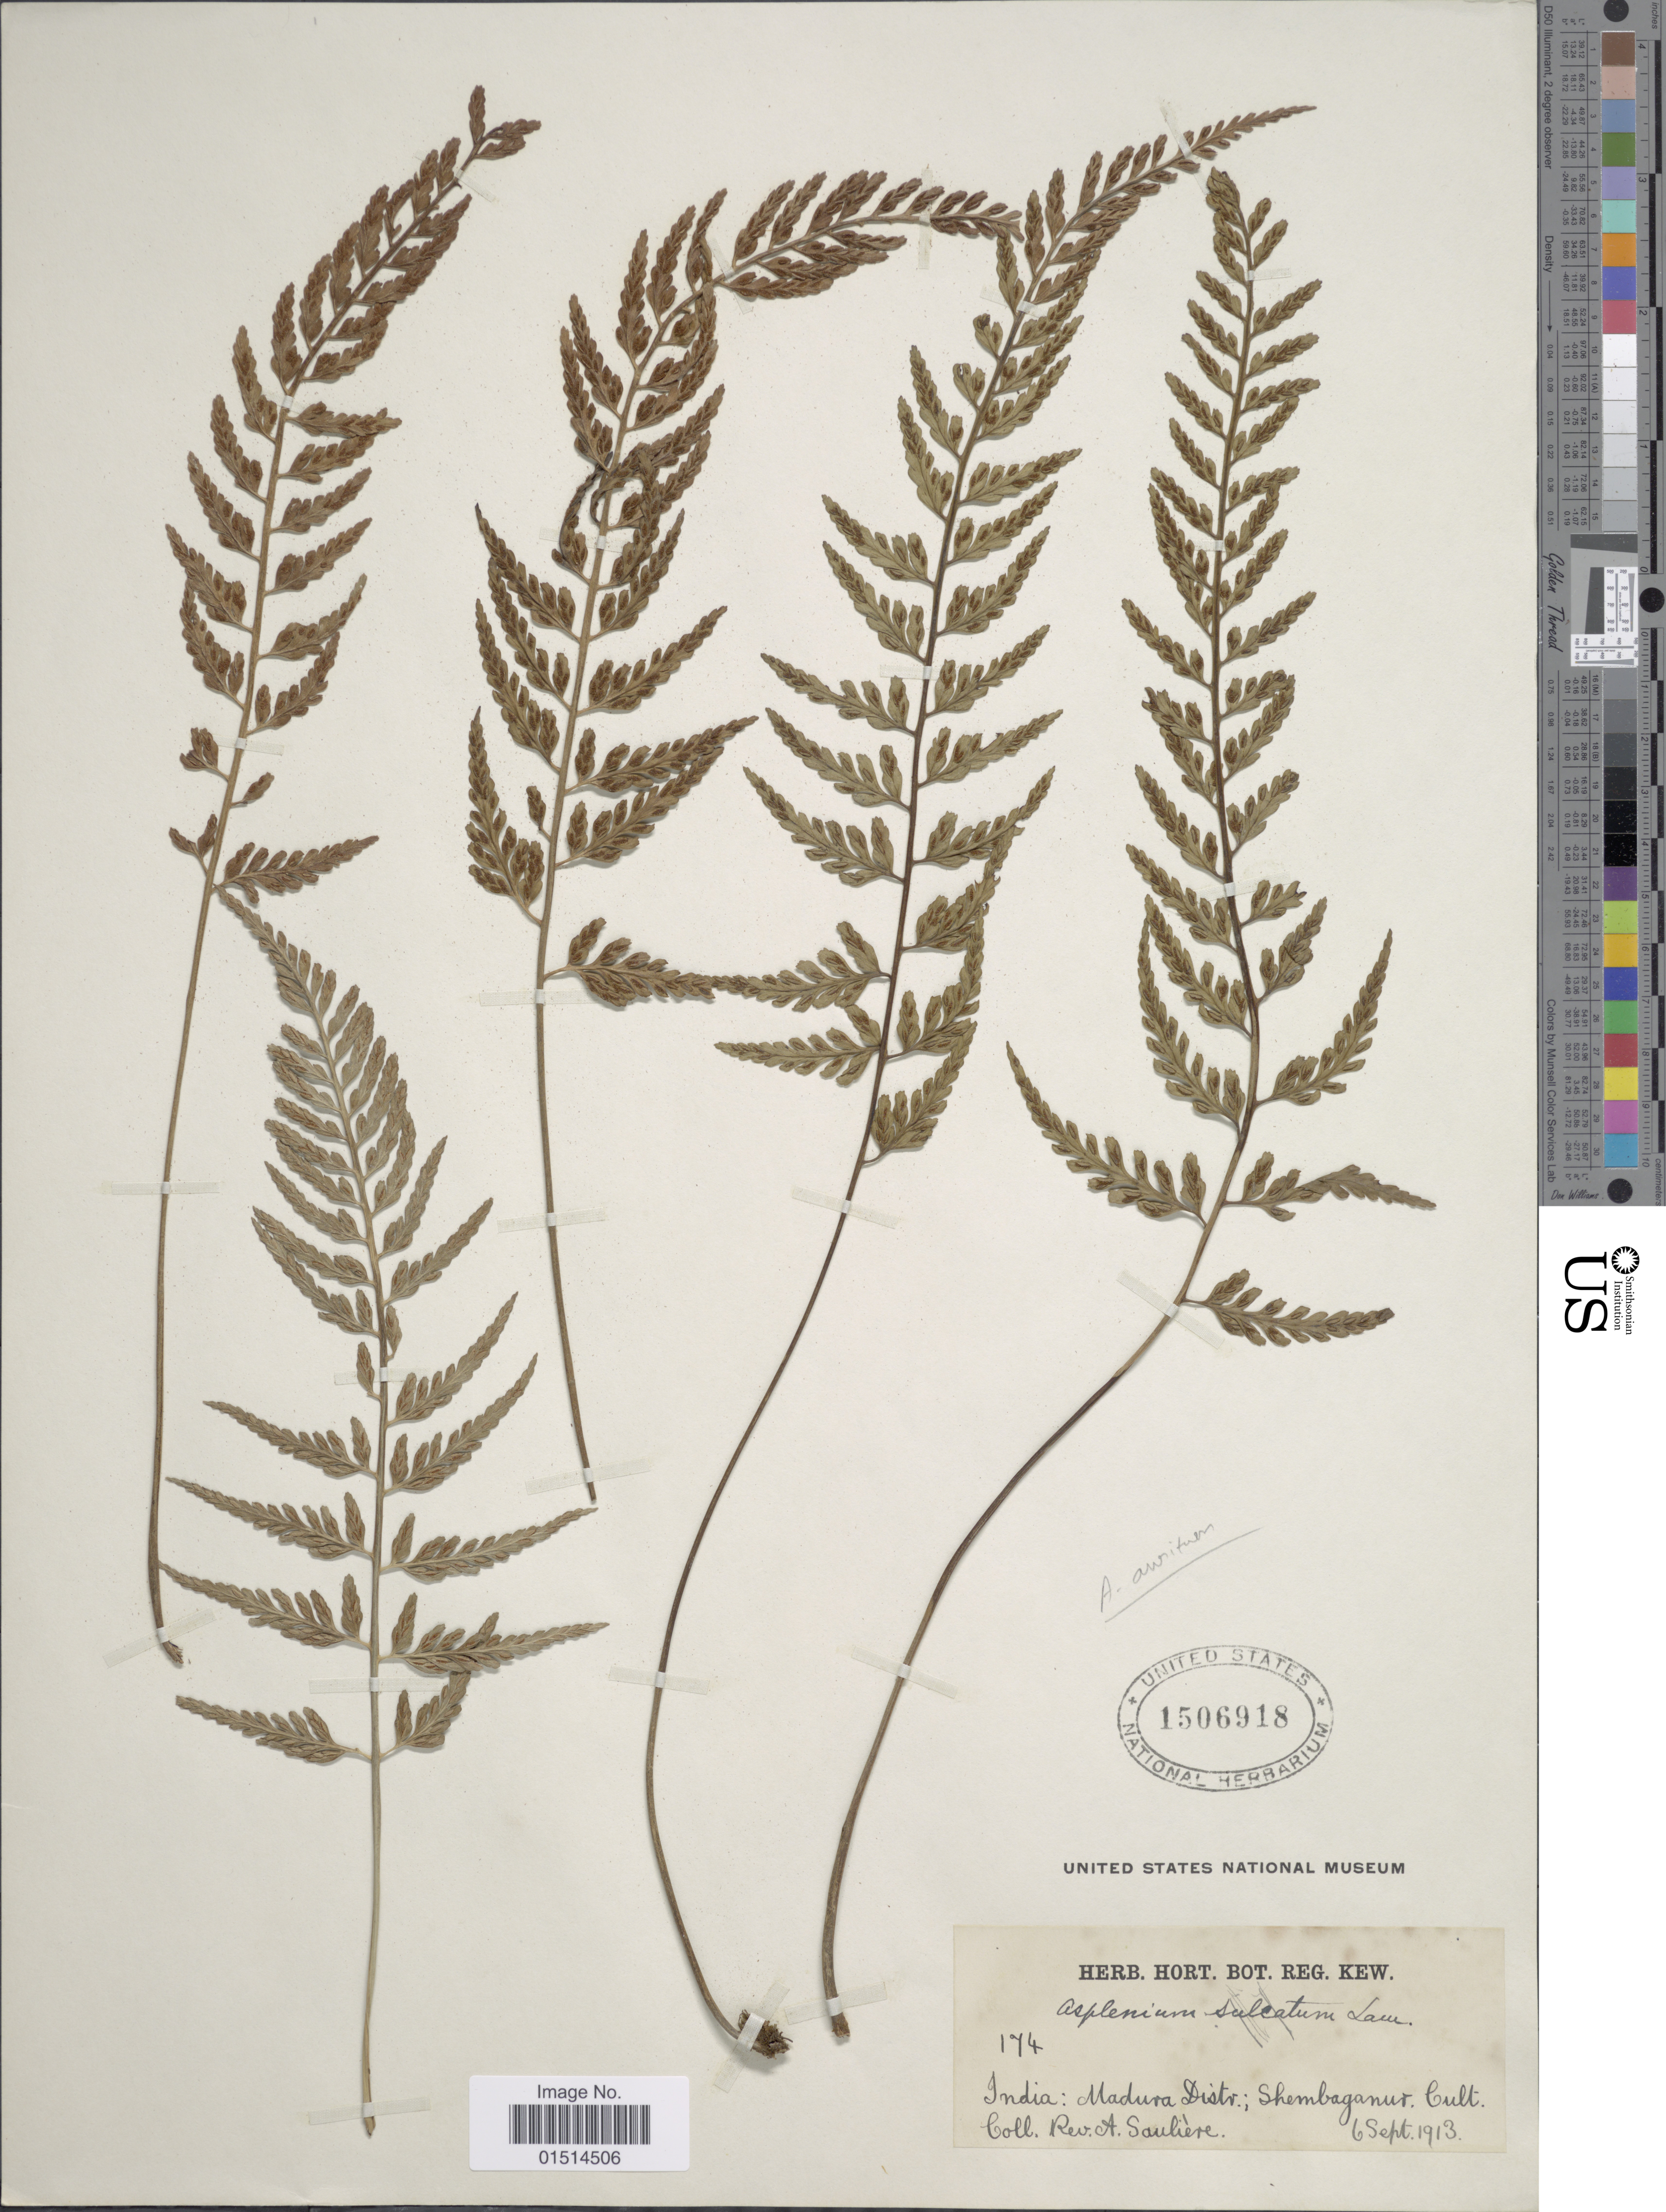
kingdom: Plantae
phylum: Tracheophyta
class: Polypodiopsida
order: Polypodiales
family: Aspleniaceae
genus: Asplenium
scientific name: Asplenium auritum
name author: Sw.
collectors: A. Sauliere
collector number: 174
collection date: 1913-09-06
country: India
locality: India: Madura Distr.; Shembaganur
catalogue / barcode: US 1506918